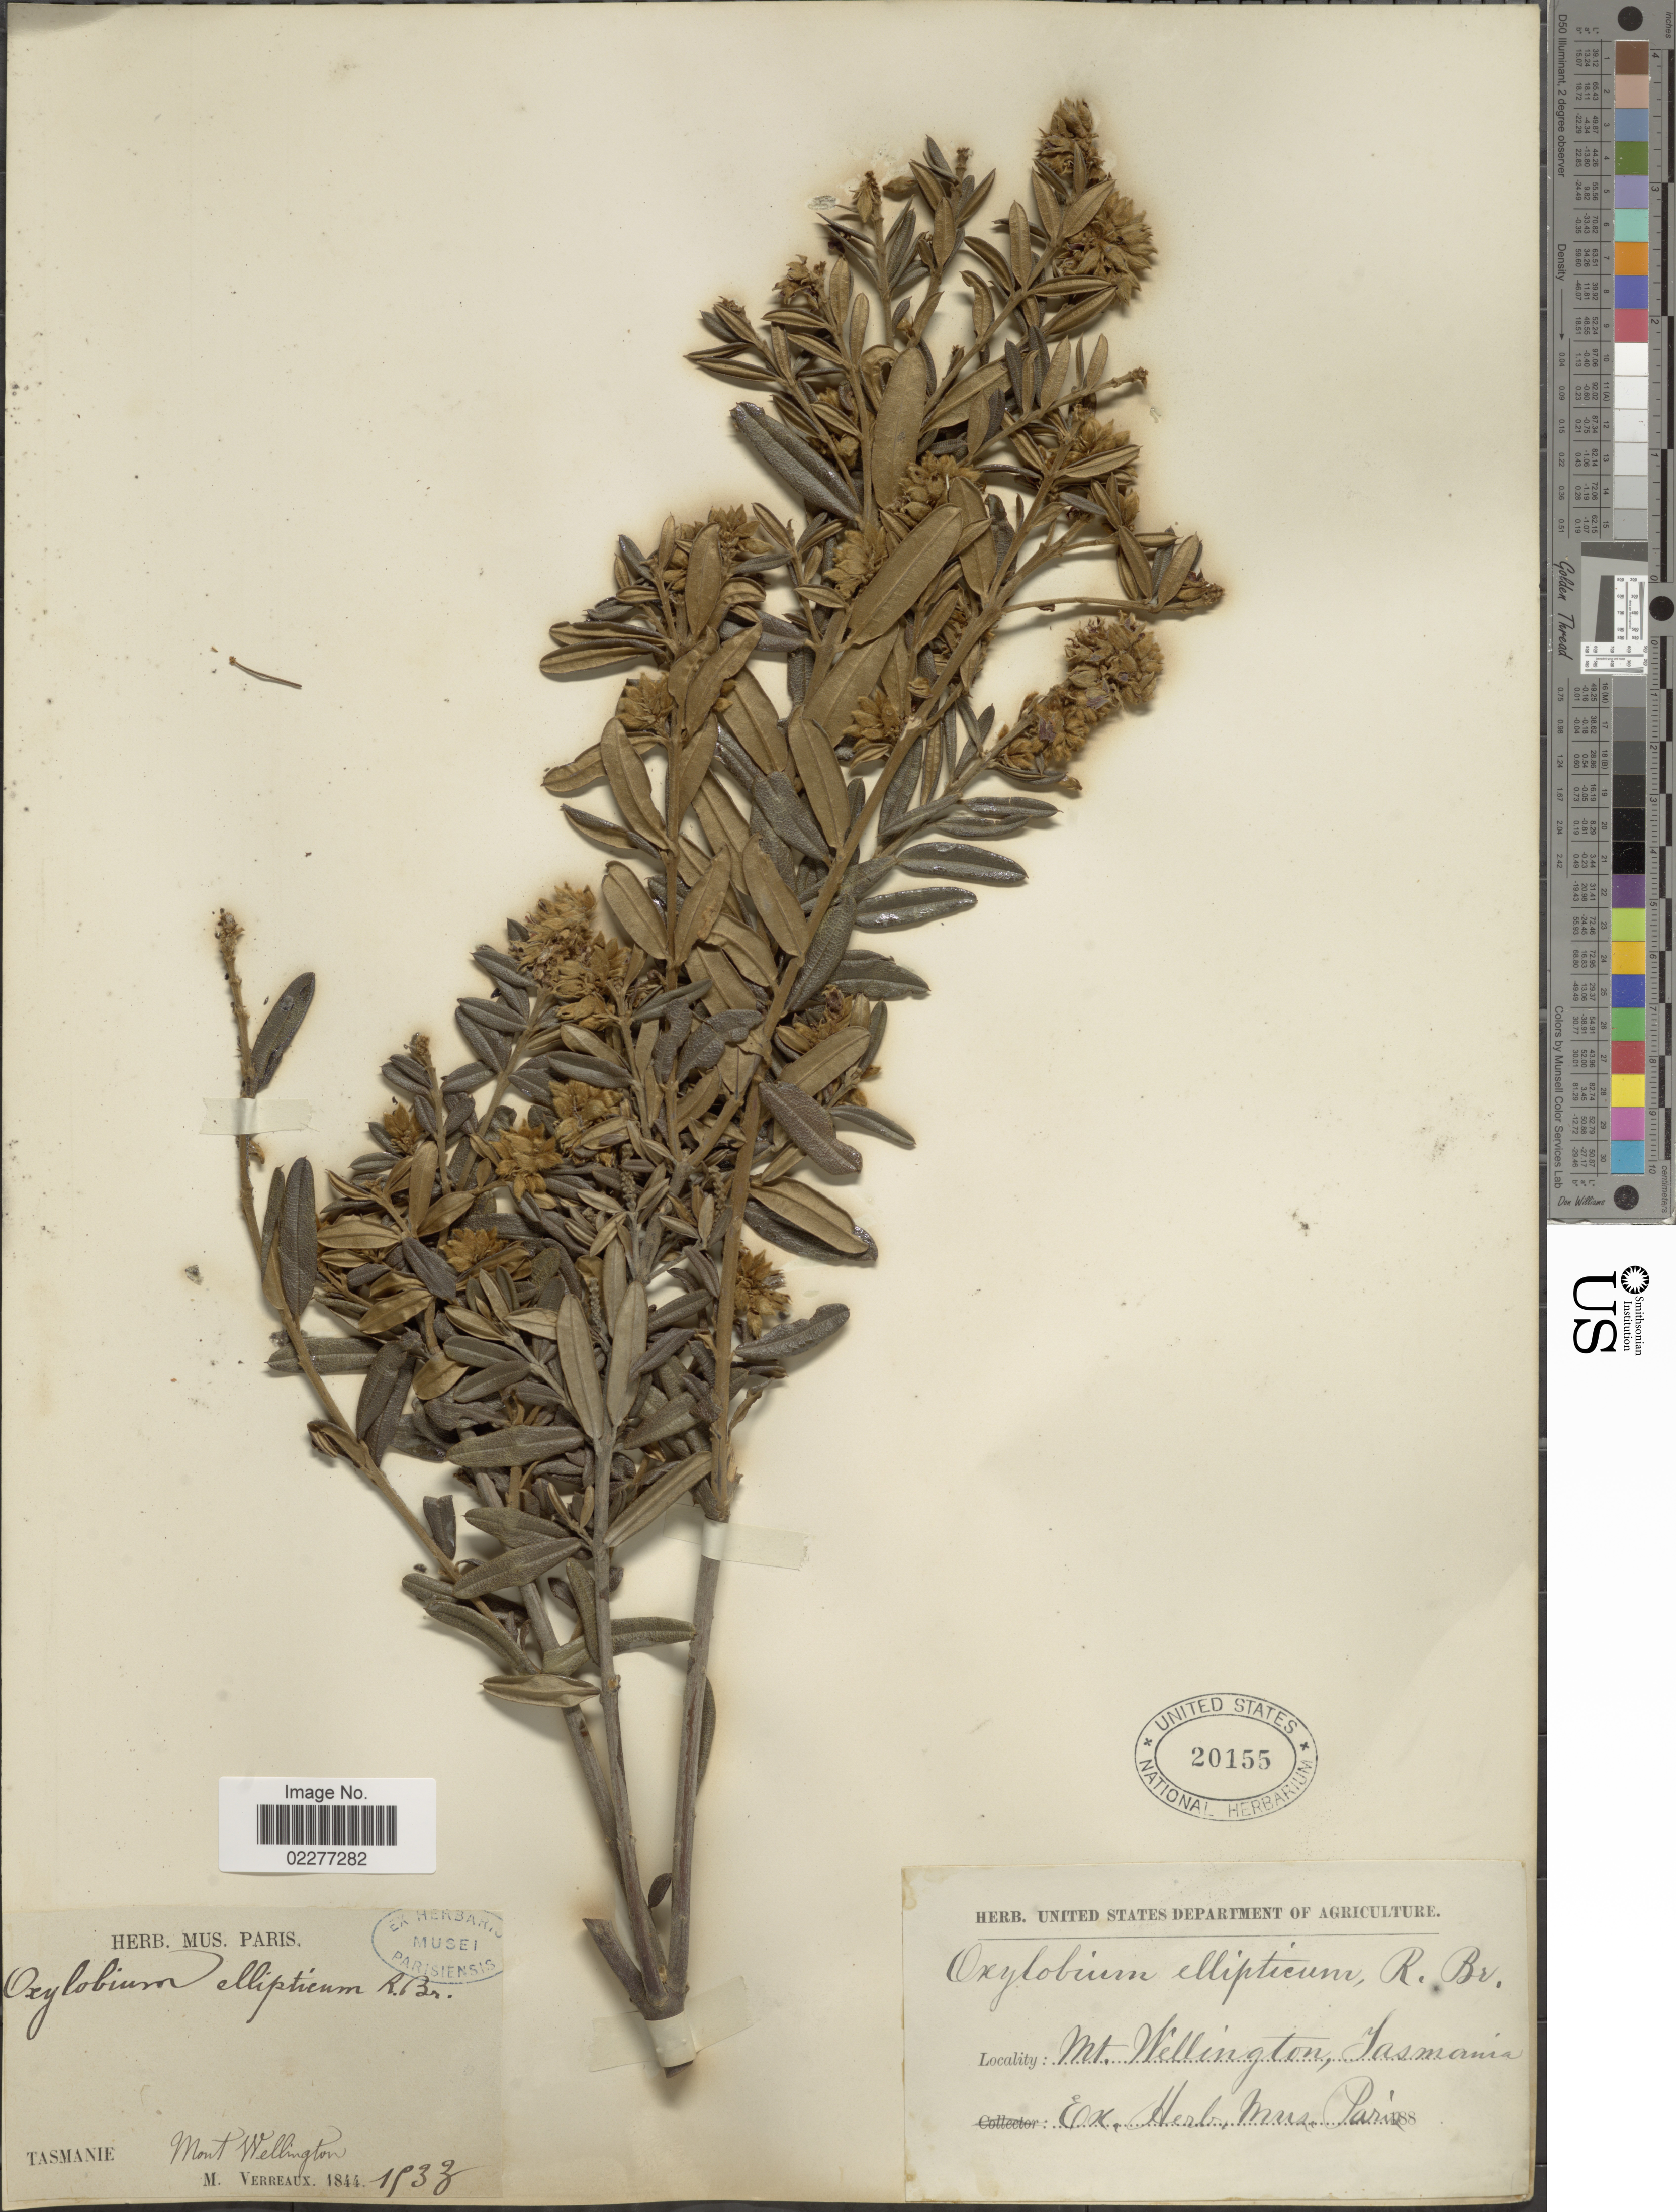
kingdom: Plantae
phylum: Tracheophyta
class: Magnoliopsida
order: Fabales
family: Fabaceae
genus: Oxylobium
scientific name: Oxylobium ellipticum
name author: (Vent.) R. Br.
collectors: M. Verreaux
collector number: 1933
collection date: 1844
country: Australia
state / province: Tasmania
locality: Mont Wellington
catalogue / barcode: US 20155